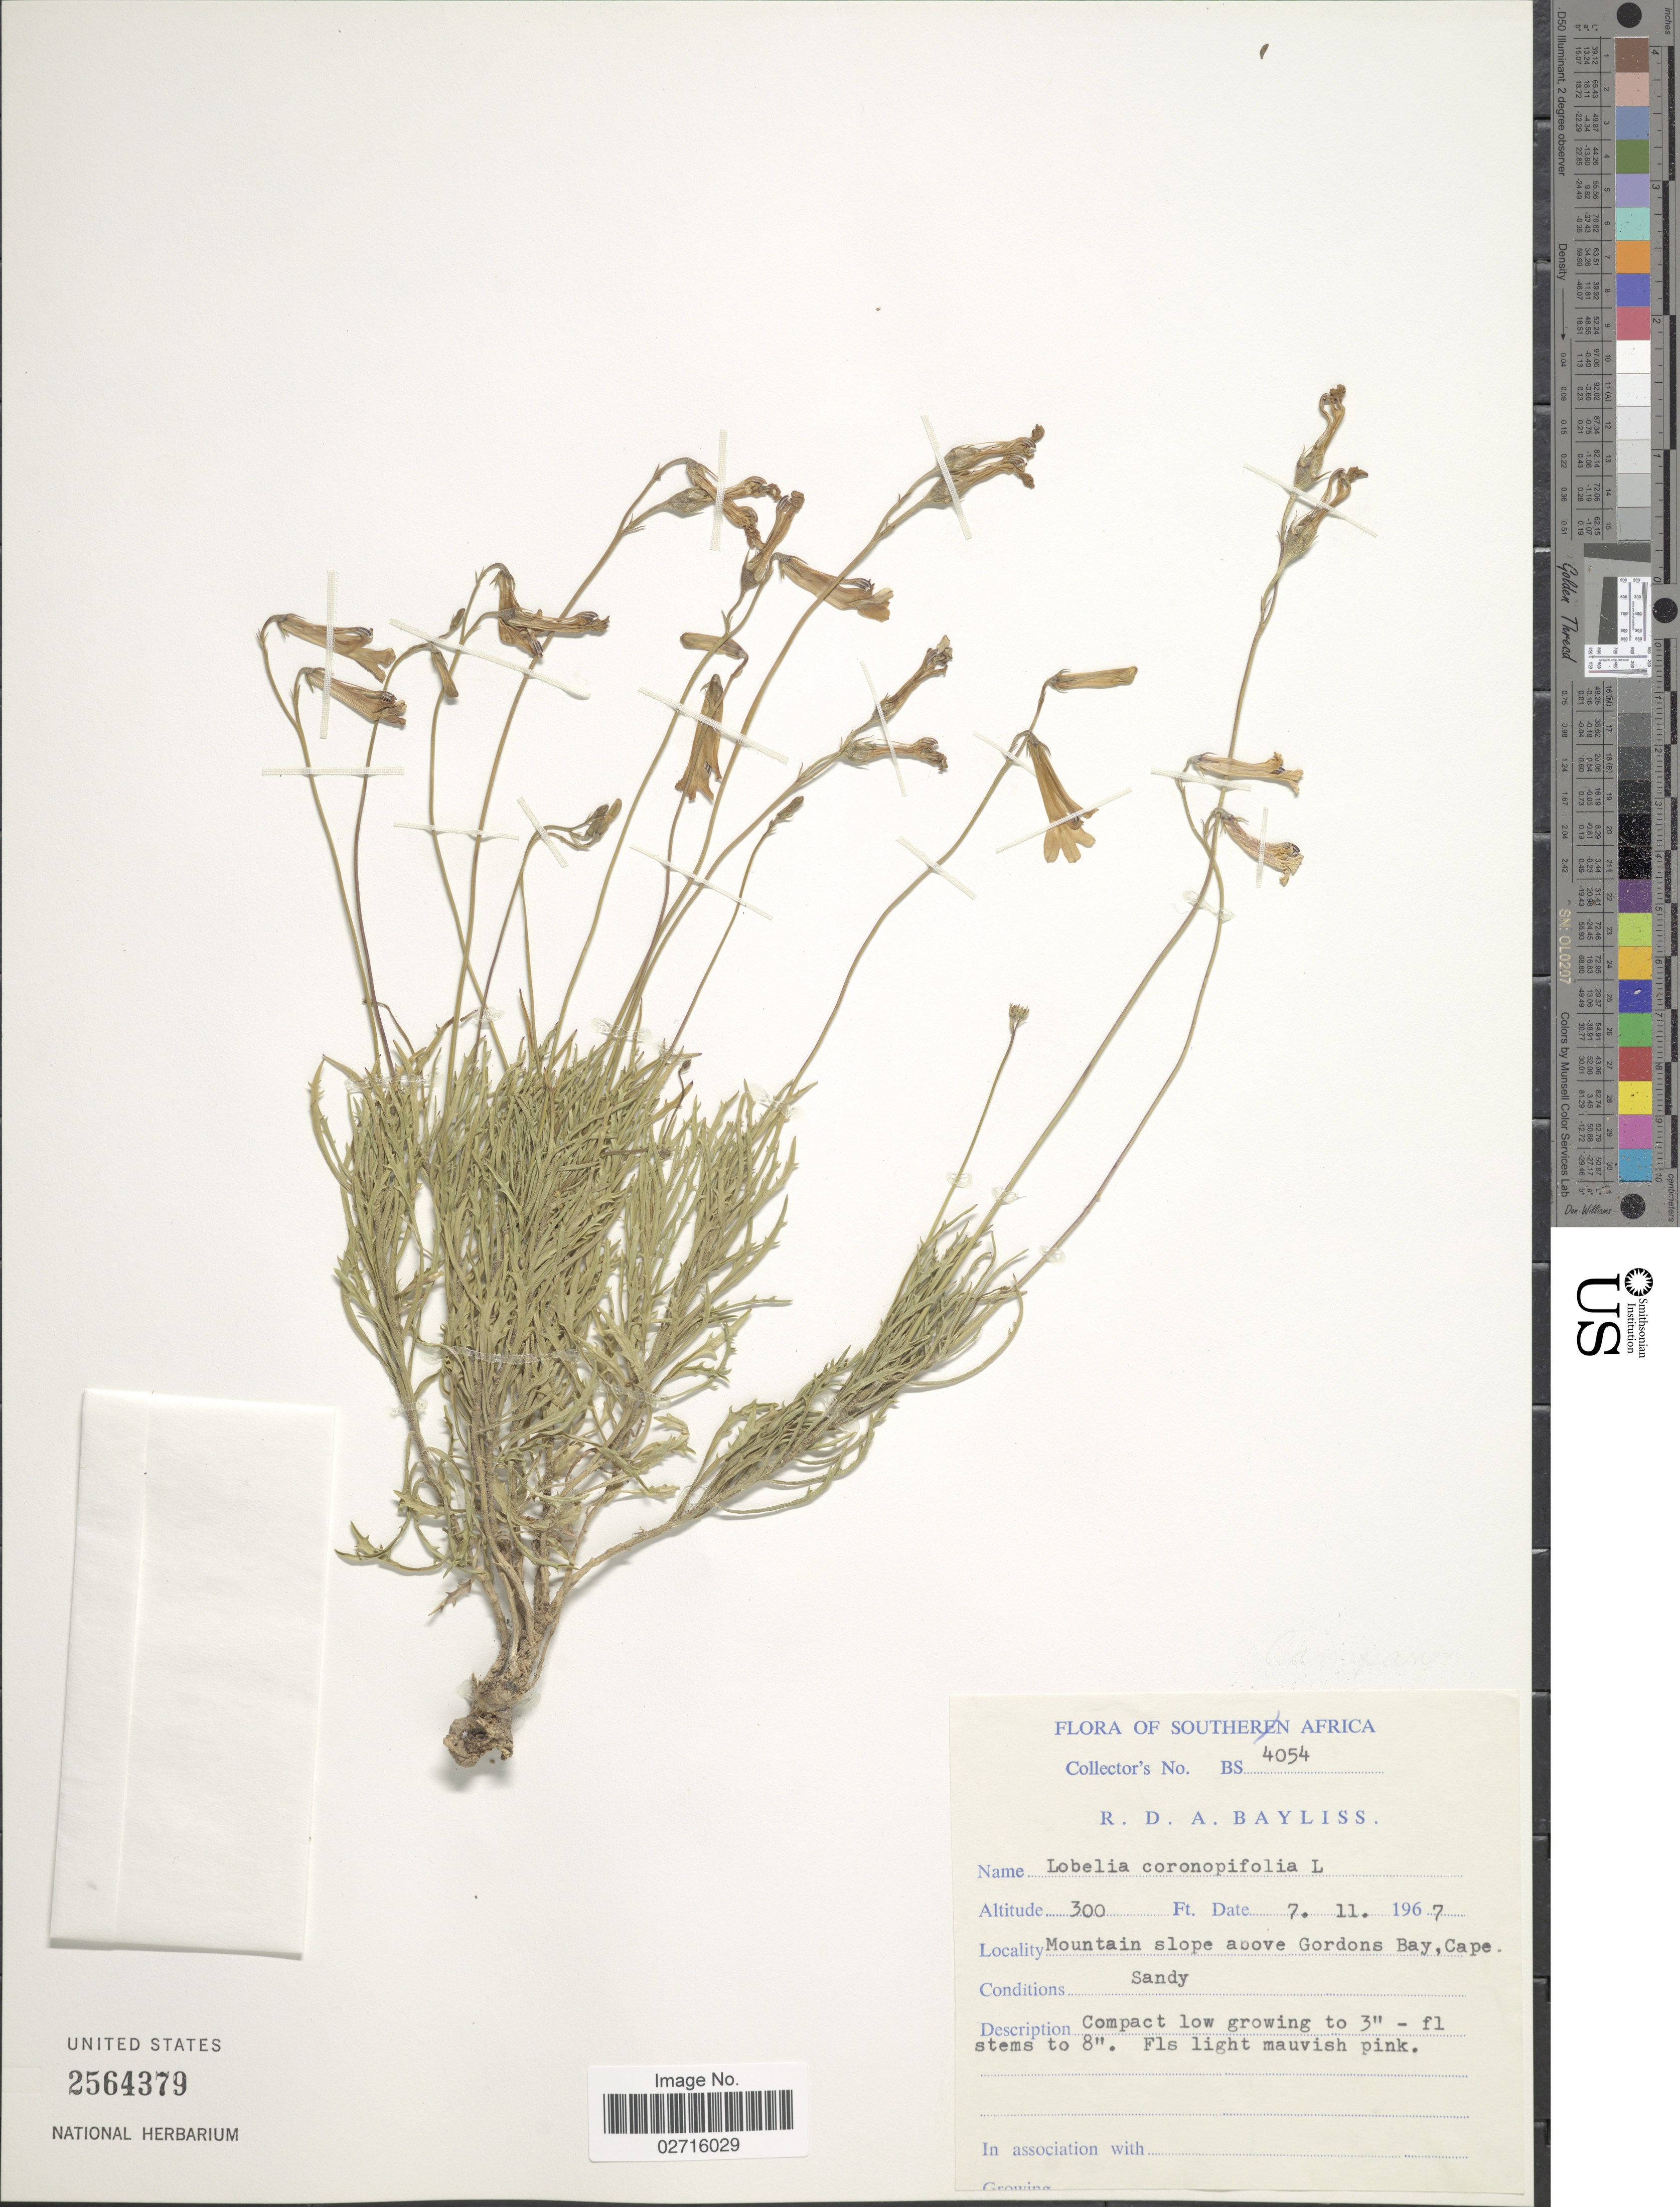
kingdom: Plantae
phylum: Tracheophyta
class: Magnoliopsida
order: Asterales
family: Campanulaceae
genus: Lobelia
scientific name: Lobelia coronopifolia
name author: L.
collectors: R. Bayliss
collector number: BS 4054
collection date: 1967-11-07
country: South Africa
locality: Mountain slope above Gordons Bay, Cape.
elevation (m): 91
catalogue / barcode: US 2564379